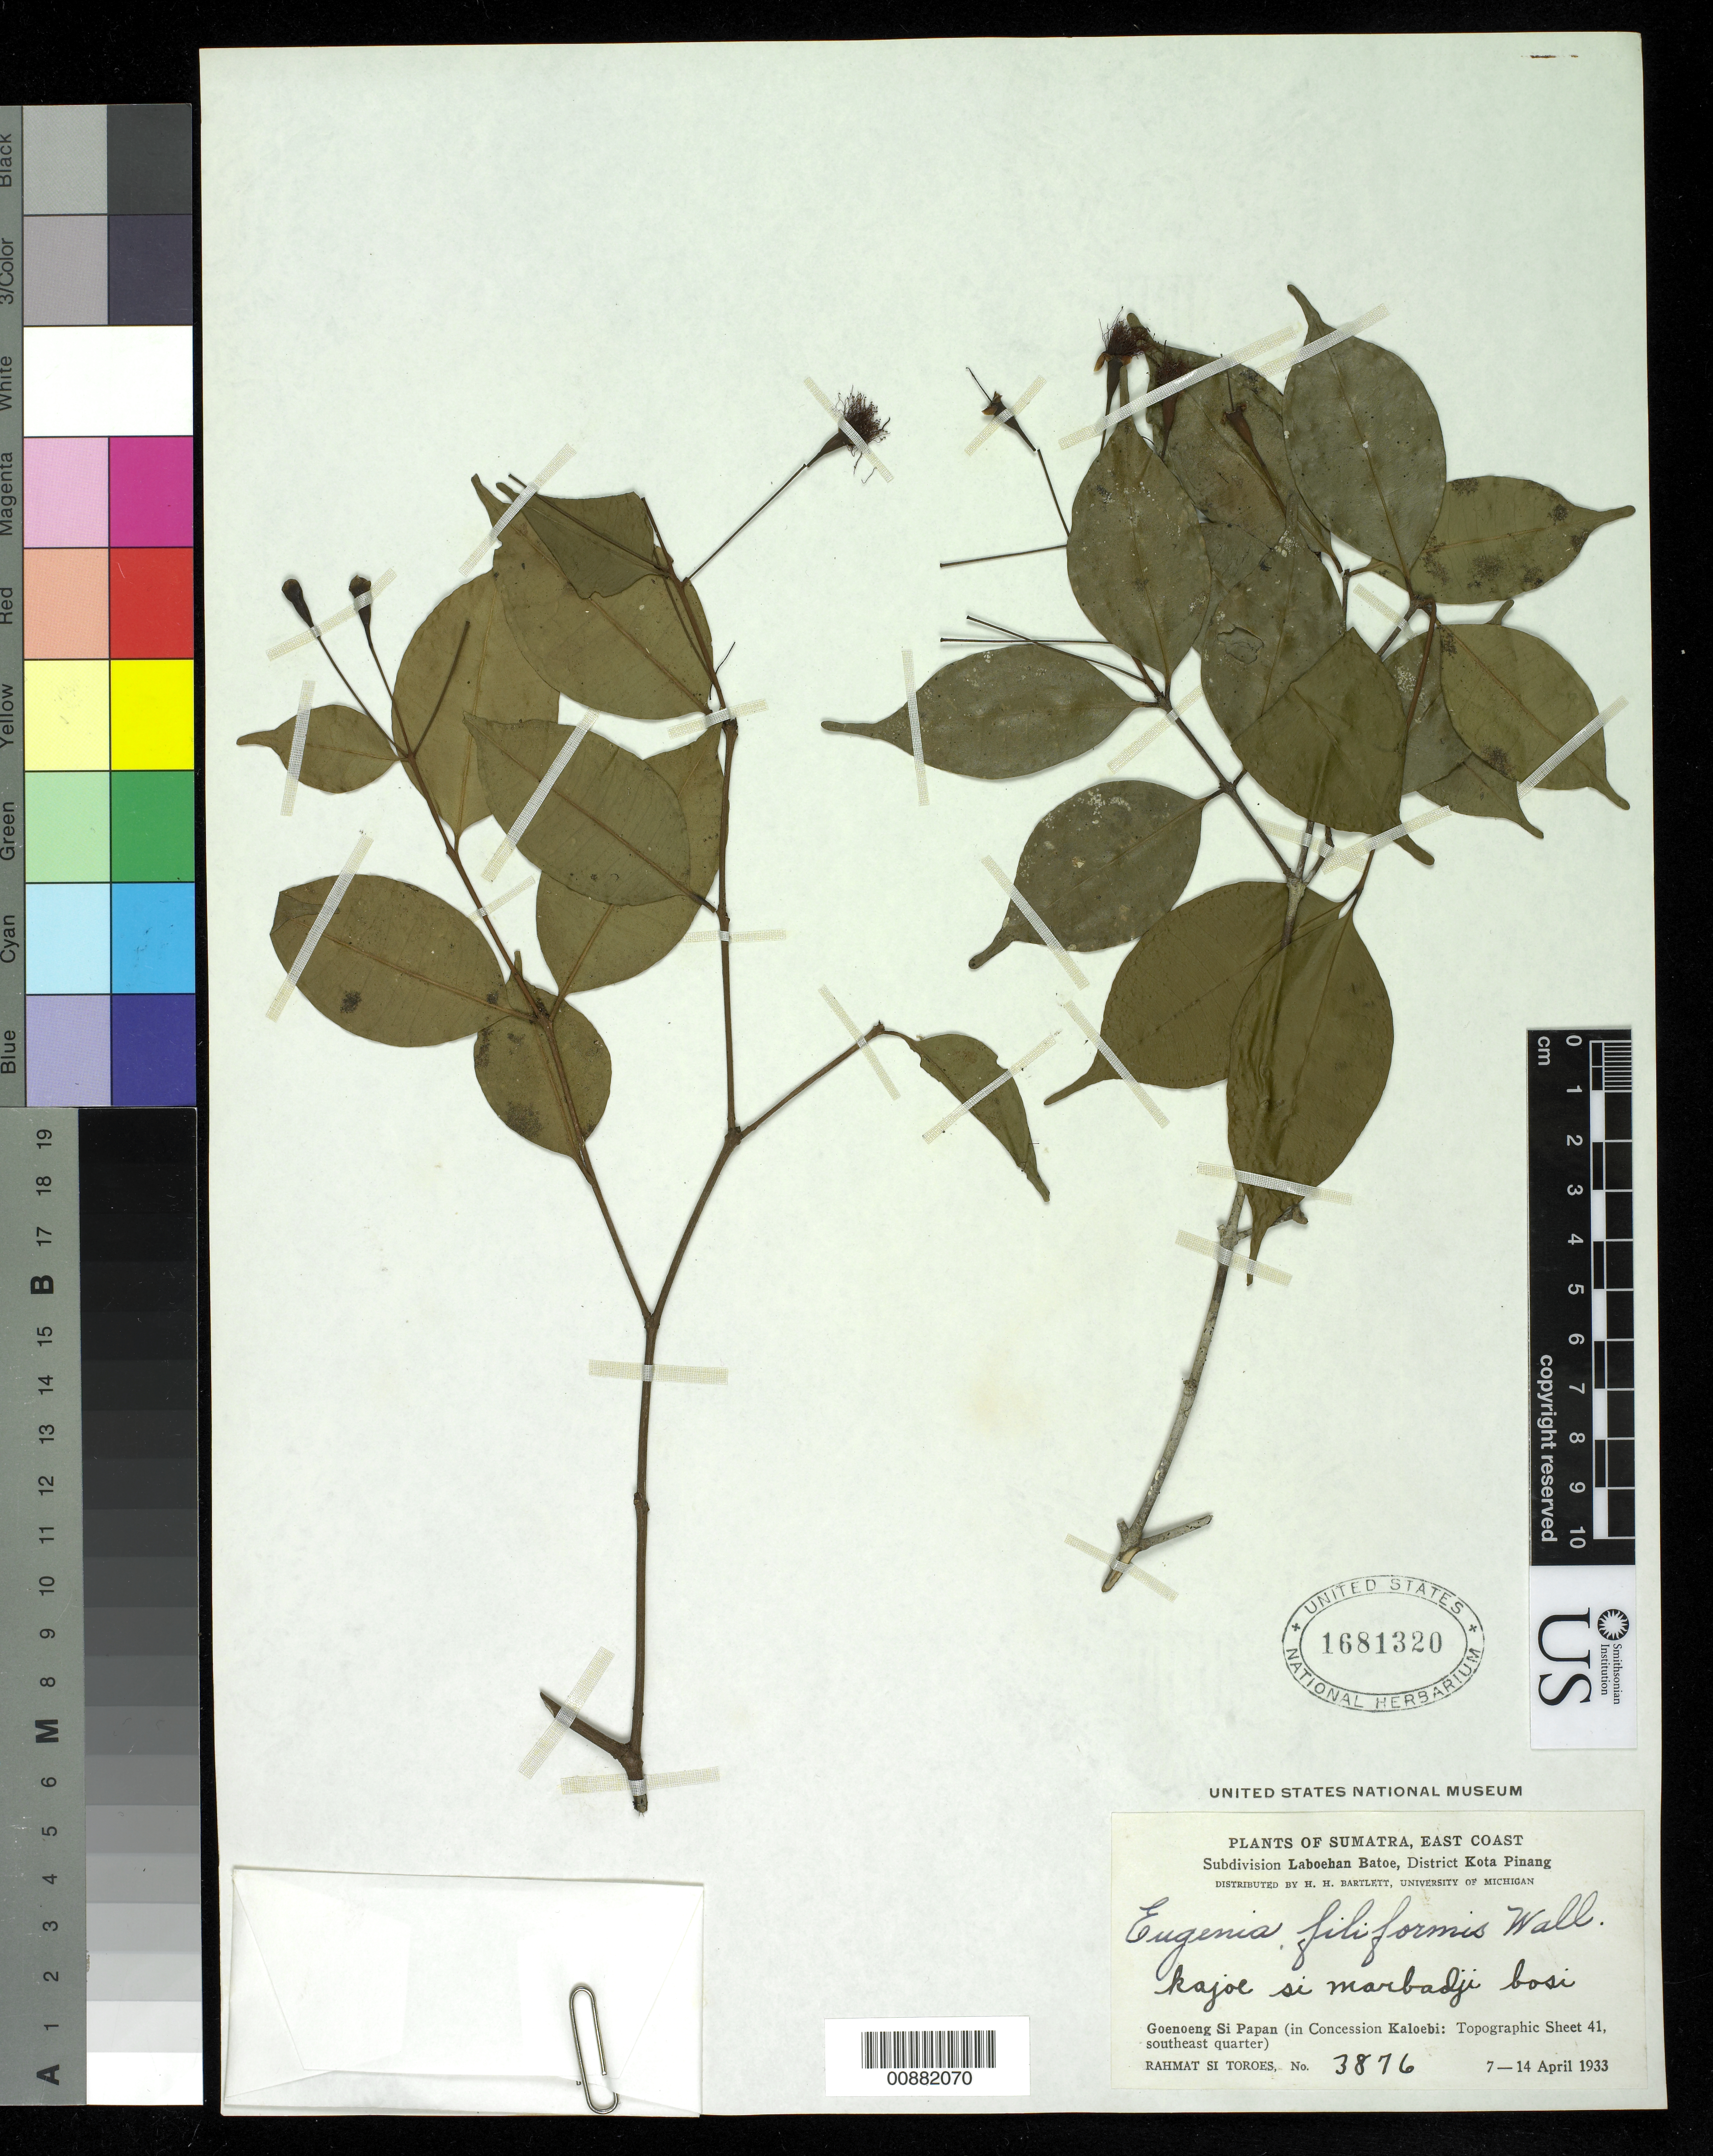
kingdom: Plantae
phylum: Tracheophyta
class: Magnoliopsida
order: Myrtales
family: Myrtaceae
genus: Syzygium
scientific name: Syzygium filiforme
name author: Chantar. & J.Parn.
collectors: Rahmat Si Boeea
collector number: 3876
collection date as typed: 07 Apr 1933 to 14 Apr 1933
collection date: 1933-04-07/1933-04-14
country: Indonesia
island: Sumatra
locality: East coast, Goenoeng Si Papan in consession Kaloebi, topographic sheet 41, southeast quarter.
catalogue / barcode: US 1681320